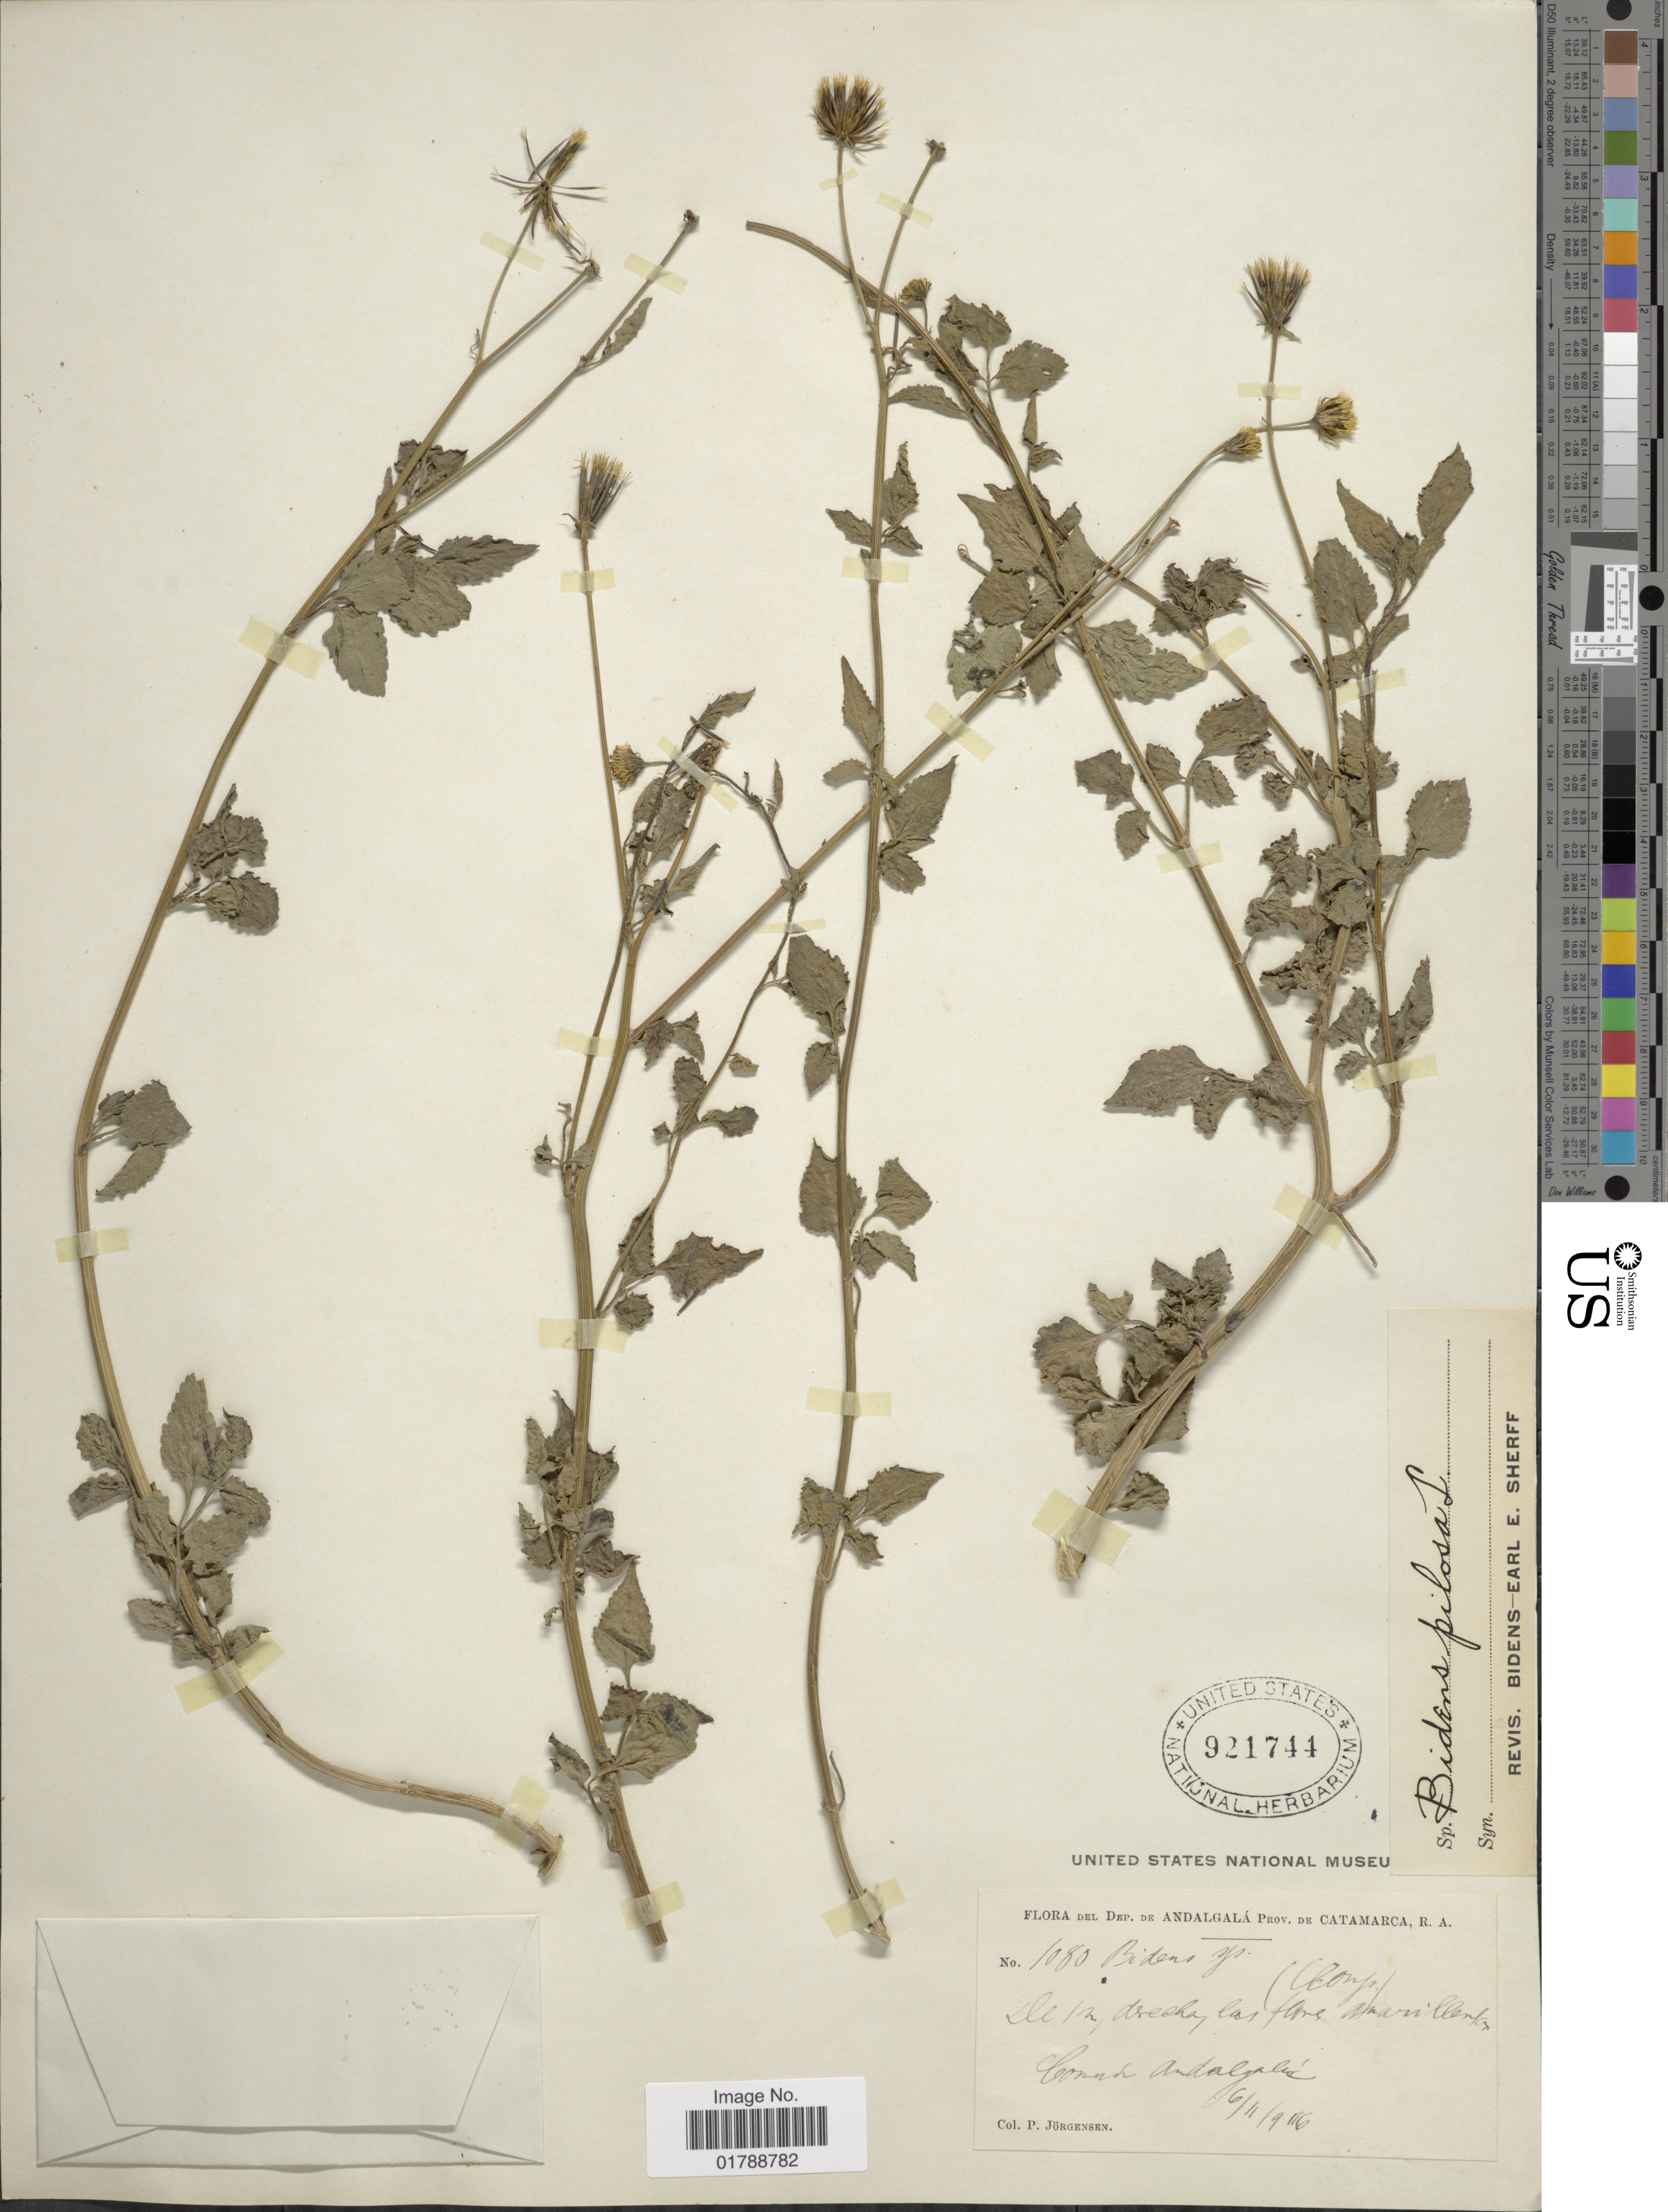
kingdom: Plantae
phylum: Tracheophyta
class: Magnoliopsida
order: Asterales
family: Asteraceae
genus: Bidens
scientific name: Bidens pilosa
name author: L.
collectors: P. Jörgensen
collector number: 1080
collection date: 1916-11-06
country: Argentina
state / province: Catamarca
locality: Dep. de Andalgalá. Comun Andalgalá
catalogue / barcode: US 921744